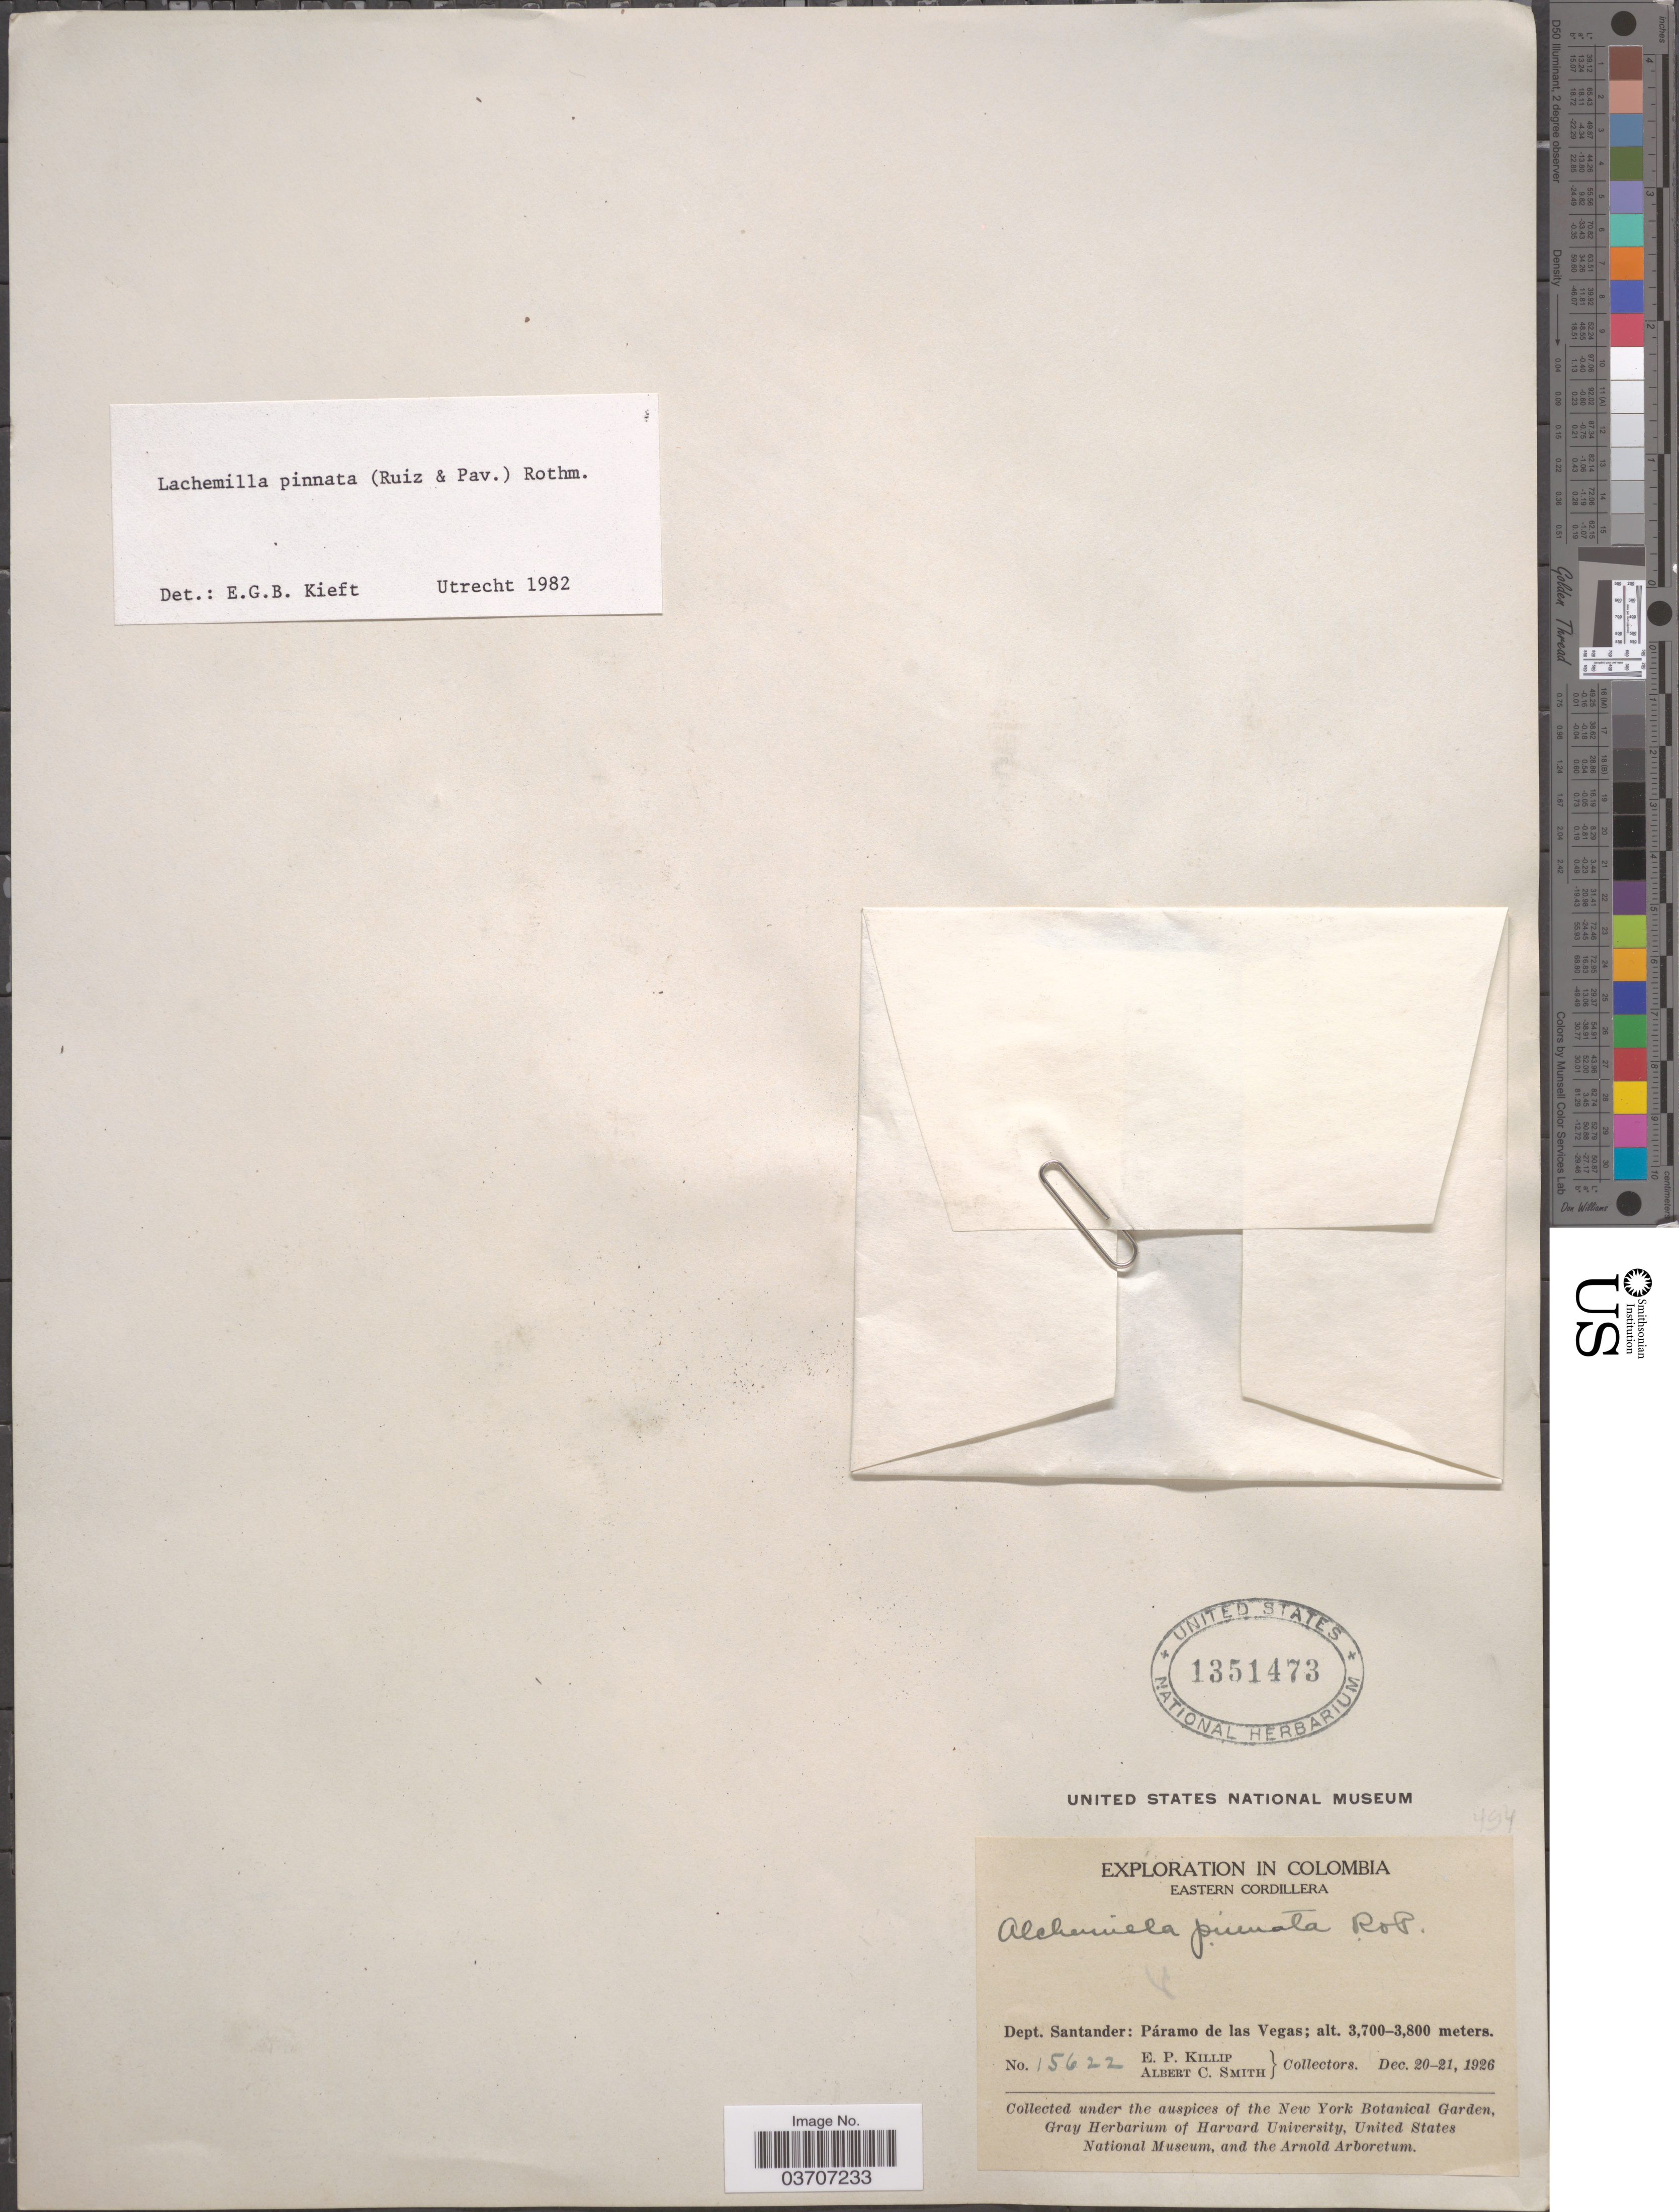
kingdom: Plantae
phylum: Tracheophyta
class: Magnoliopsida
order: Rosales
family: Rosaceae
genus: Lachemilla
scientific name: Lachemilla pinnata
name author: (Ruiz & Pav.) Rothm.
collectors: E. P. Killip & A. C. Smith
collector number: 15622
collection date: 1926-12-20/1926-12-21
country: Colombia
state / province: Santander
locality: Eastern Cordillera. Dept. Santander: Páramo de las Vegas.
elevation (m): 3700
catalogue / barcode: US 1351473